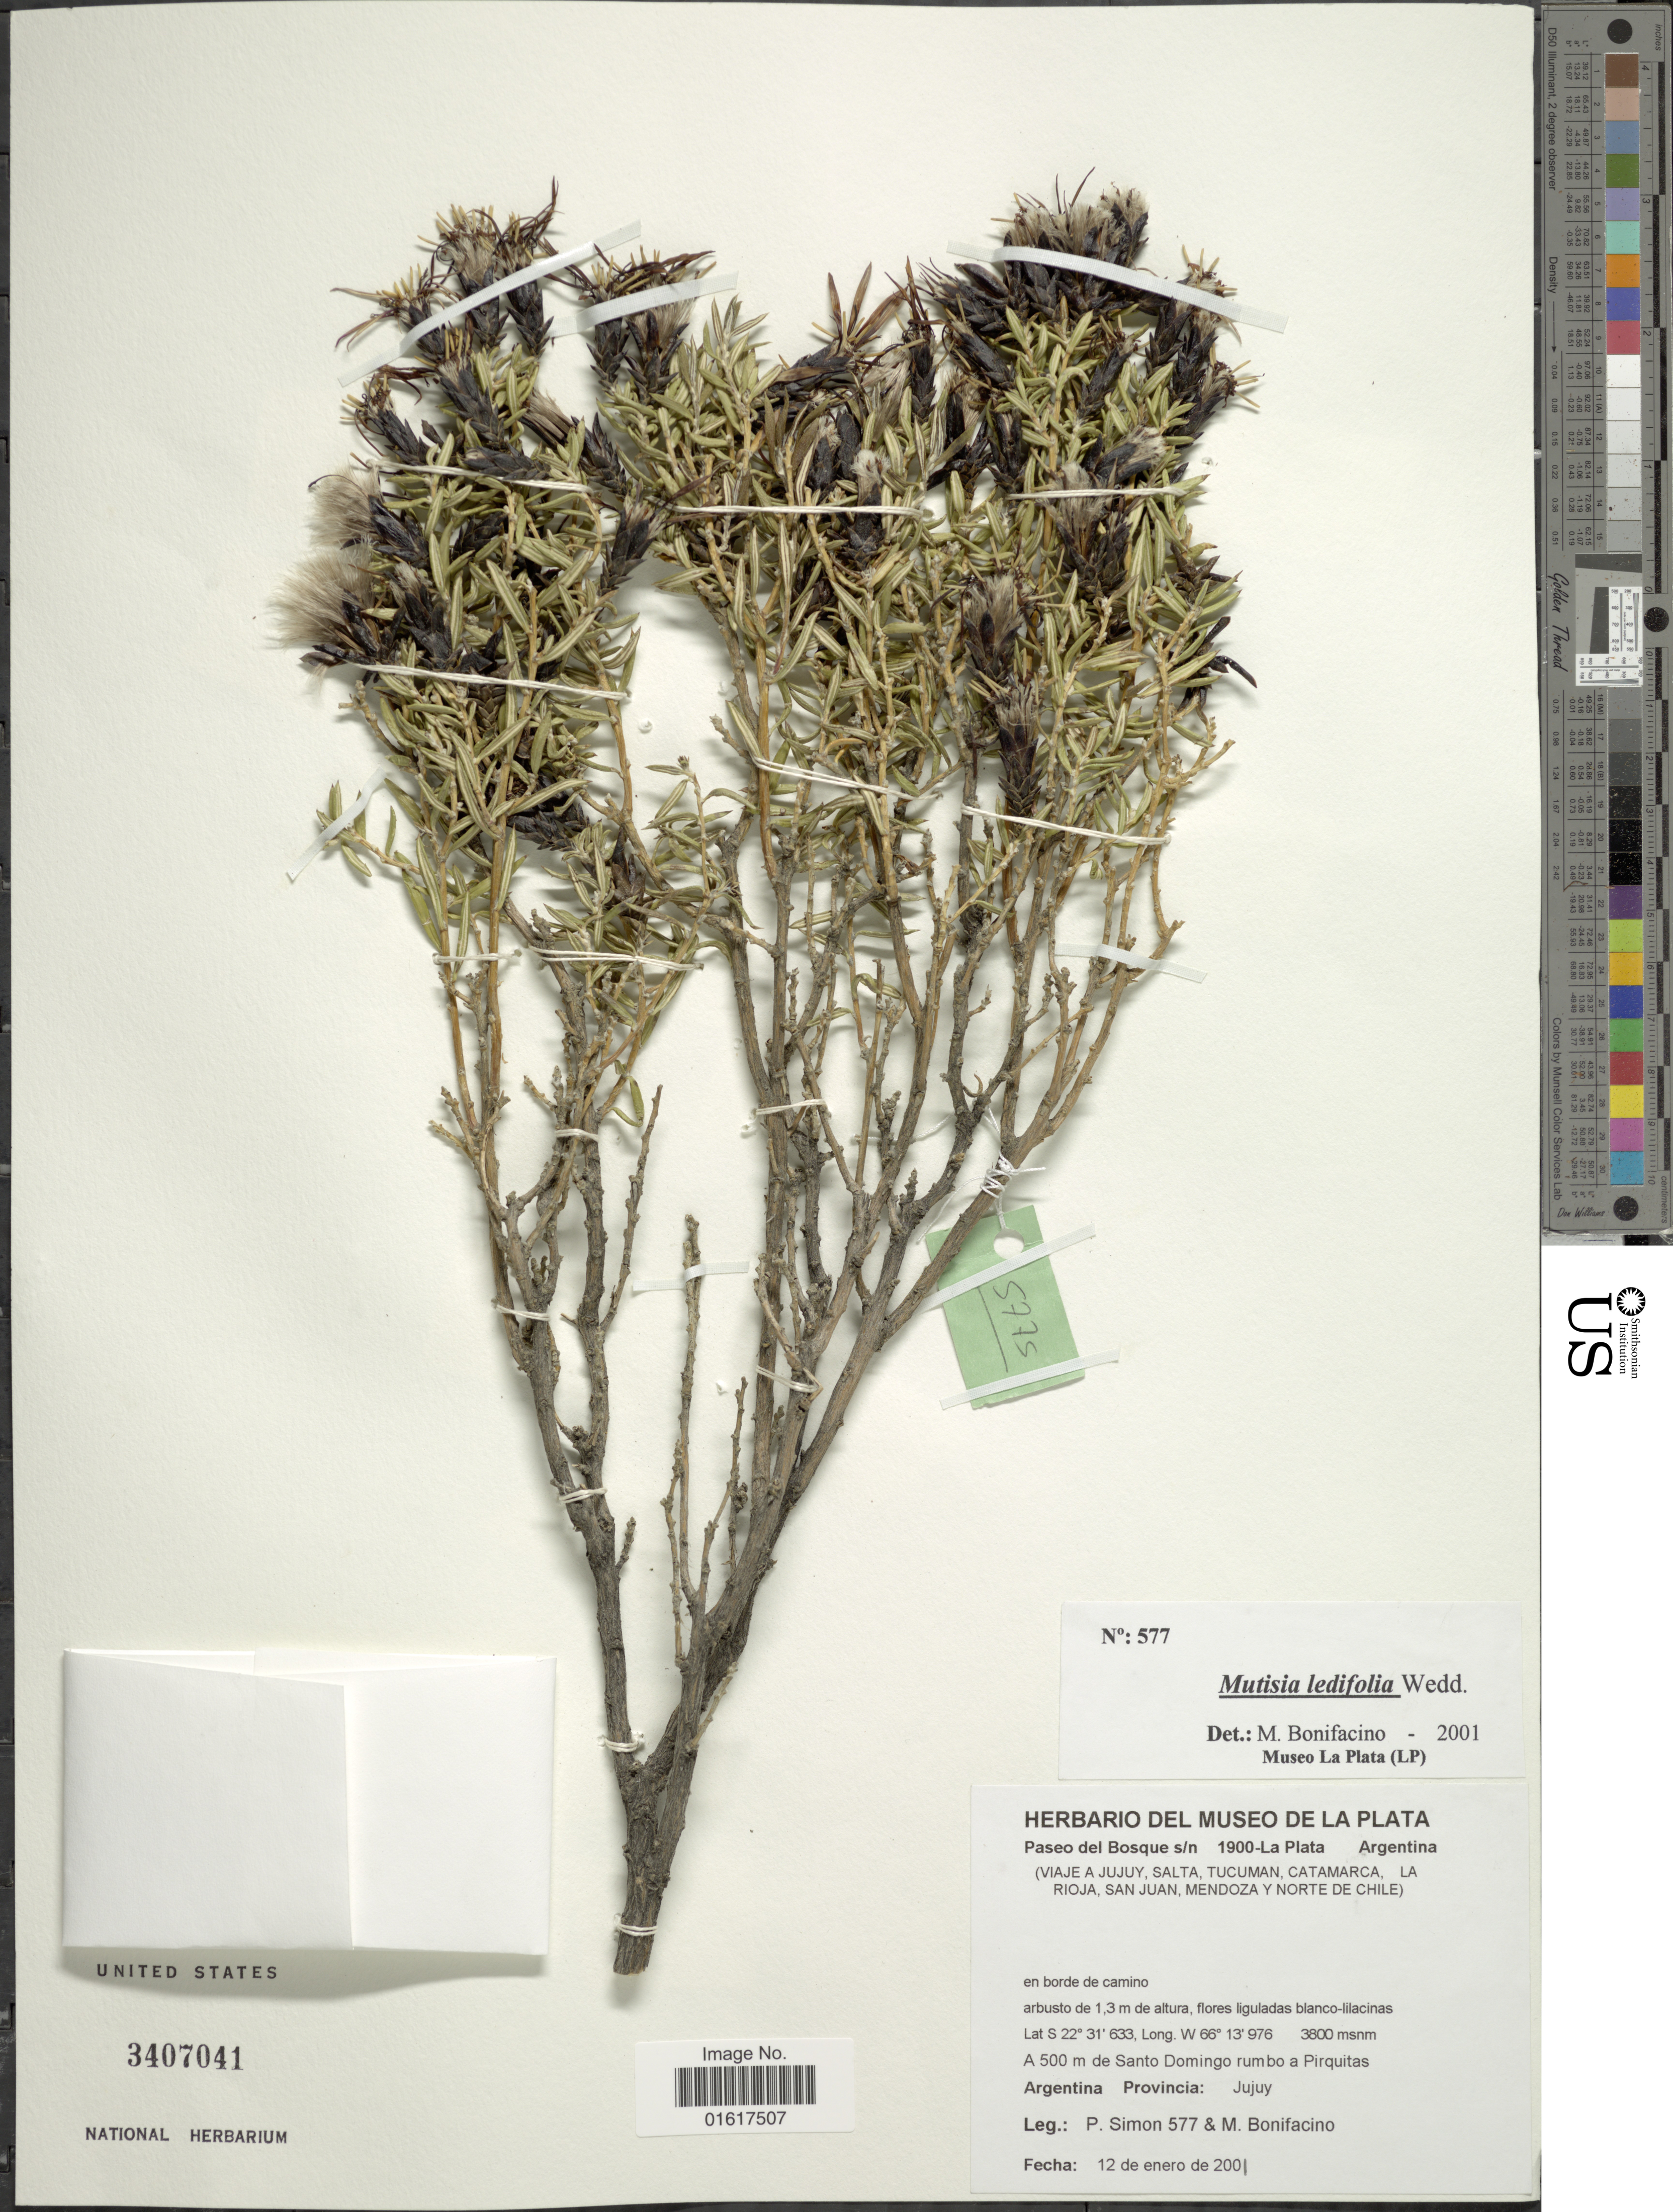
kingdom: Plantae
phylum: Tracheophyta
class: Magnoliopsida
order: Asterales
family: Asteraceae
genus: Mutisia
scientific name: Mutisia ledifolia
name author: Decne. ex Wedd.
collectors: P. Simon & M. Bonifacino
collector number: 577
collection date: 2001-01-12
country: Argentina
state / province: Jujuy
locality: A 500 m de Santo Domingo rumbo a Pirquitas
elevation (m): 3800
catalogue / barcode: US 3407041